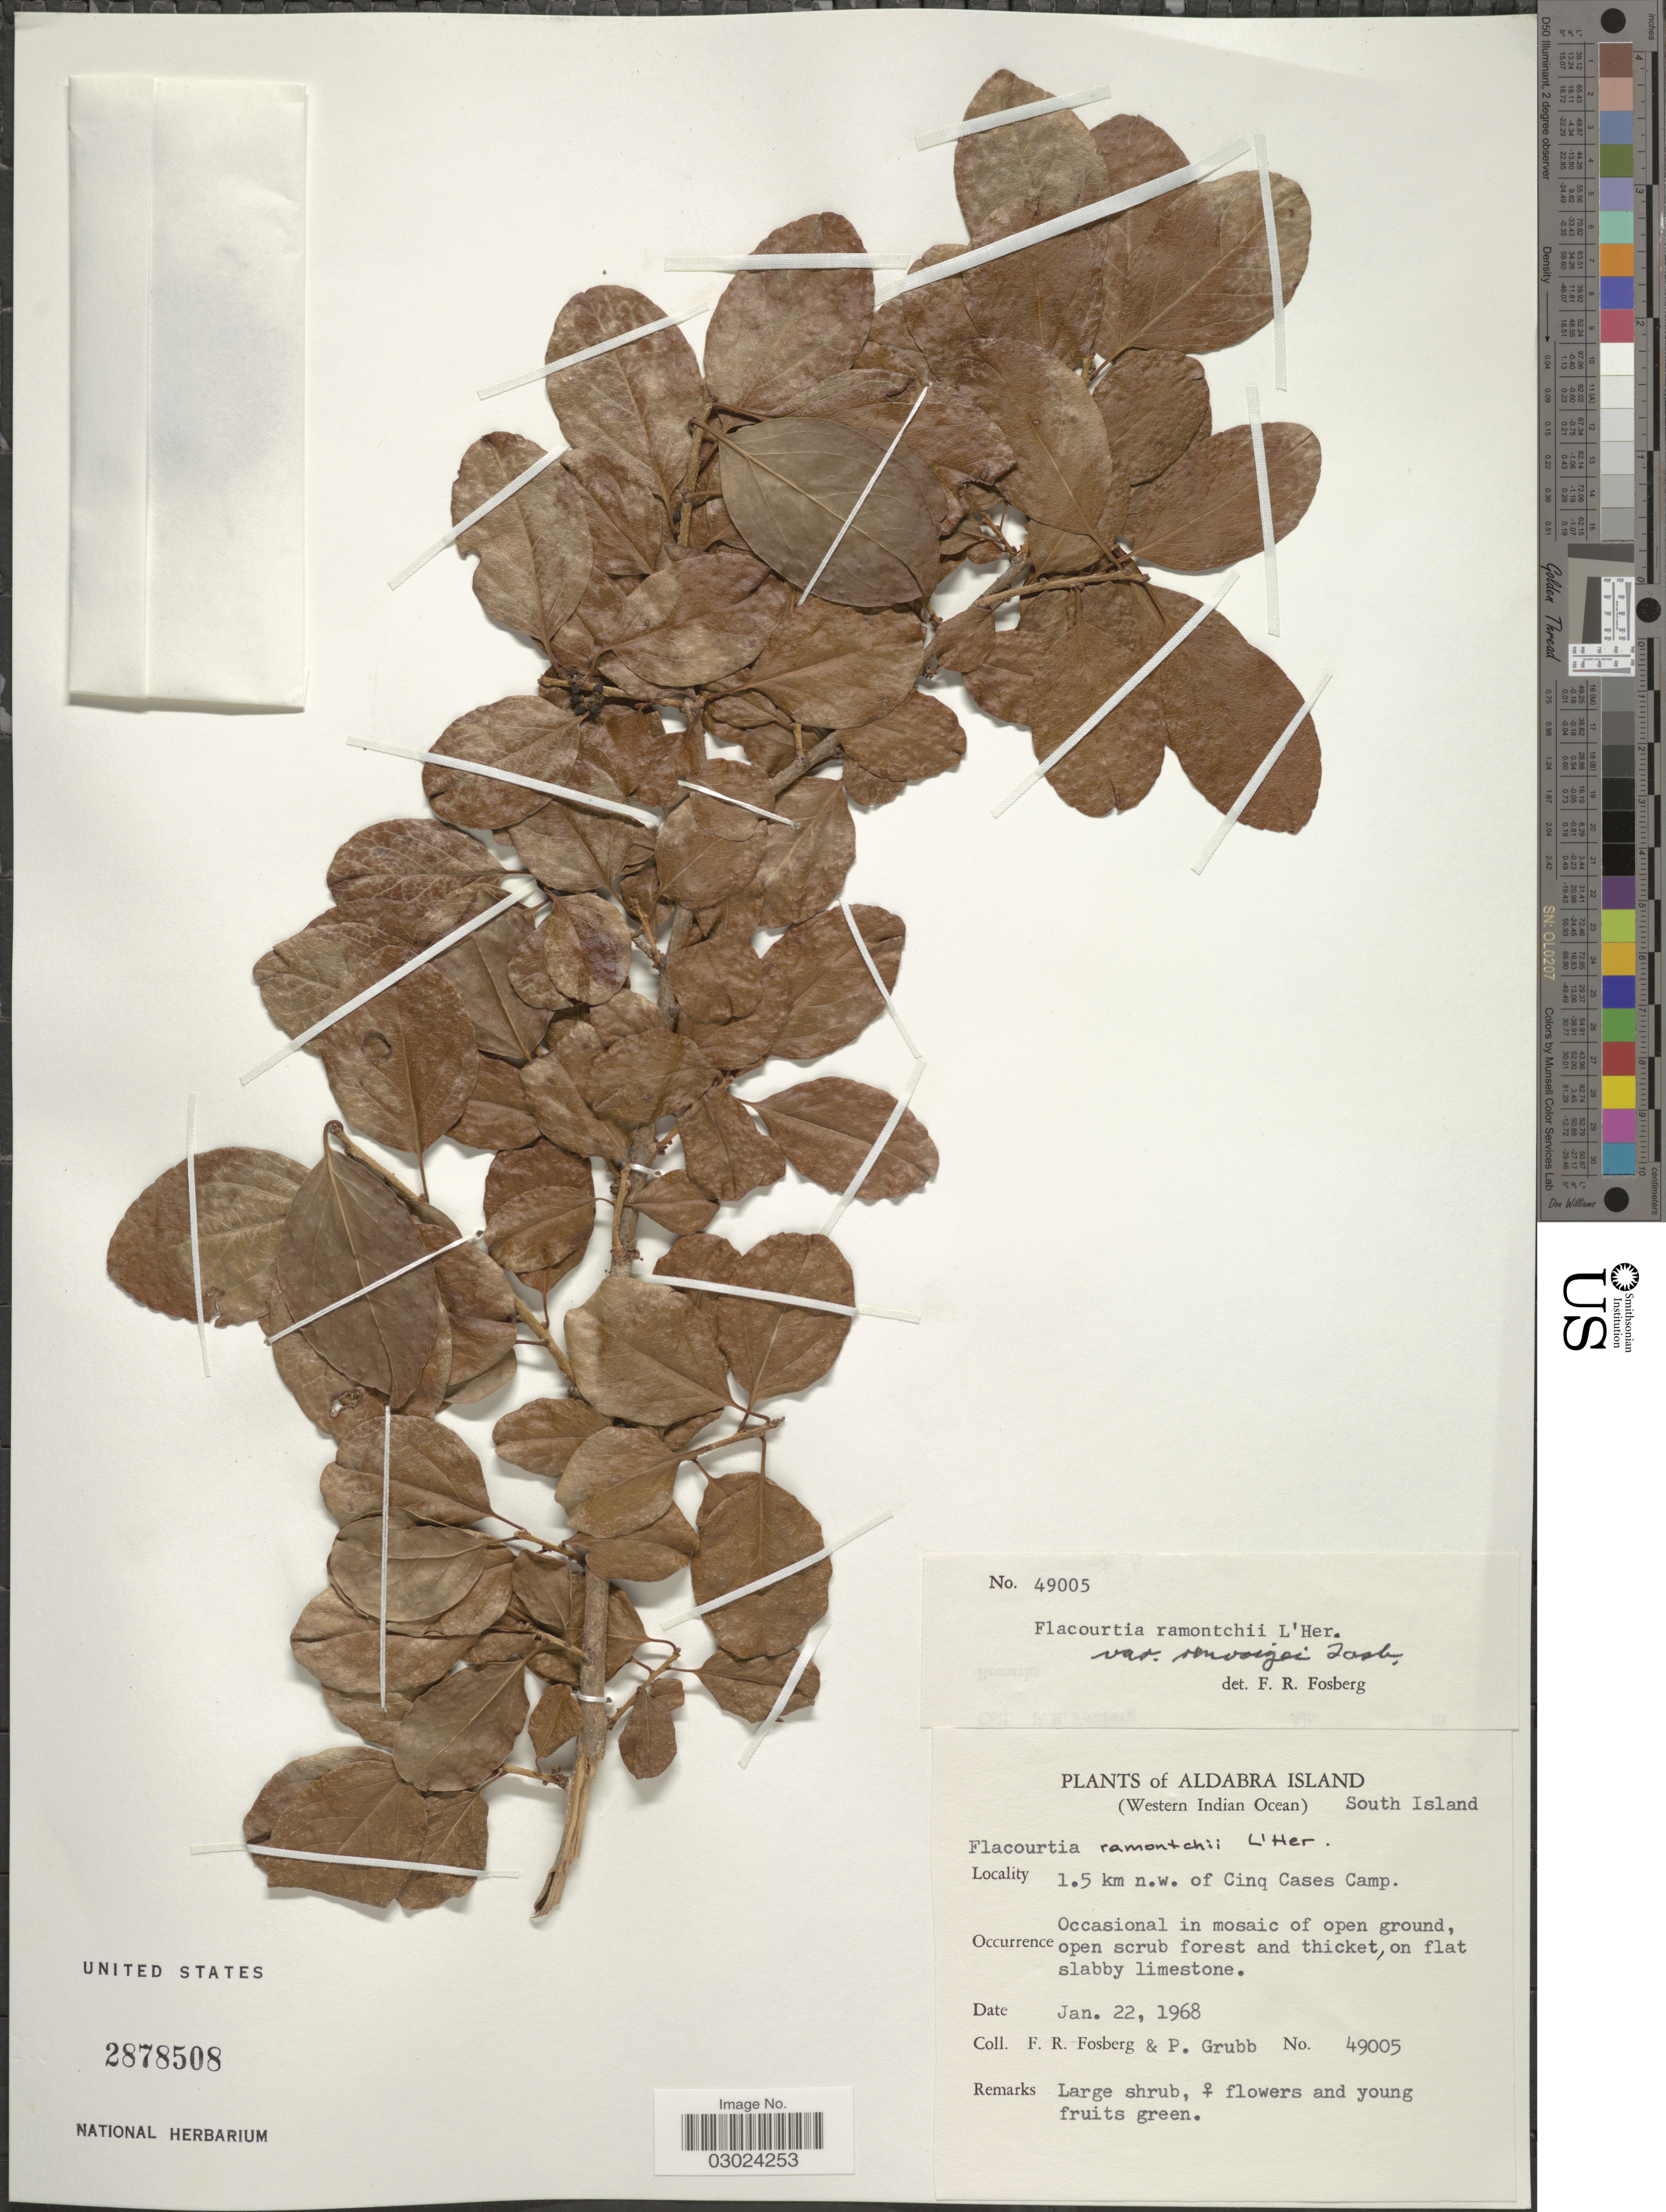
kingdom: Plantae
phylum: Tracheophyta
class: Magnoliopsida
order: Malpighiales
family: Salicaceae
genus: Flacourtia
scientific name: Flacourtia ramontchi var. renvoizei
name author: Fosberg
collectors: F. R. Fosberg & P. J. Grubb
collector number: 49005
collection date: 1968-01-22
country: Seychelles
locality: Aldabra Island. (Western Indian Ocean) South Island. 1.5 km n. w. of Cinq Cases Camp.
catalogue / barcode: US 2878508